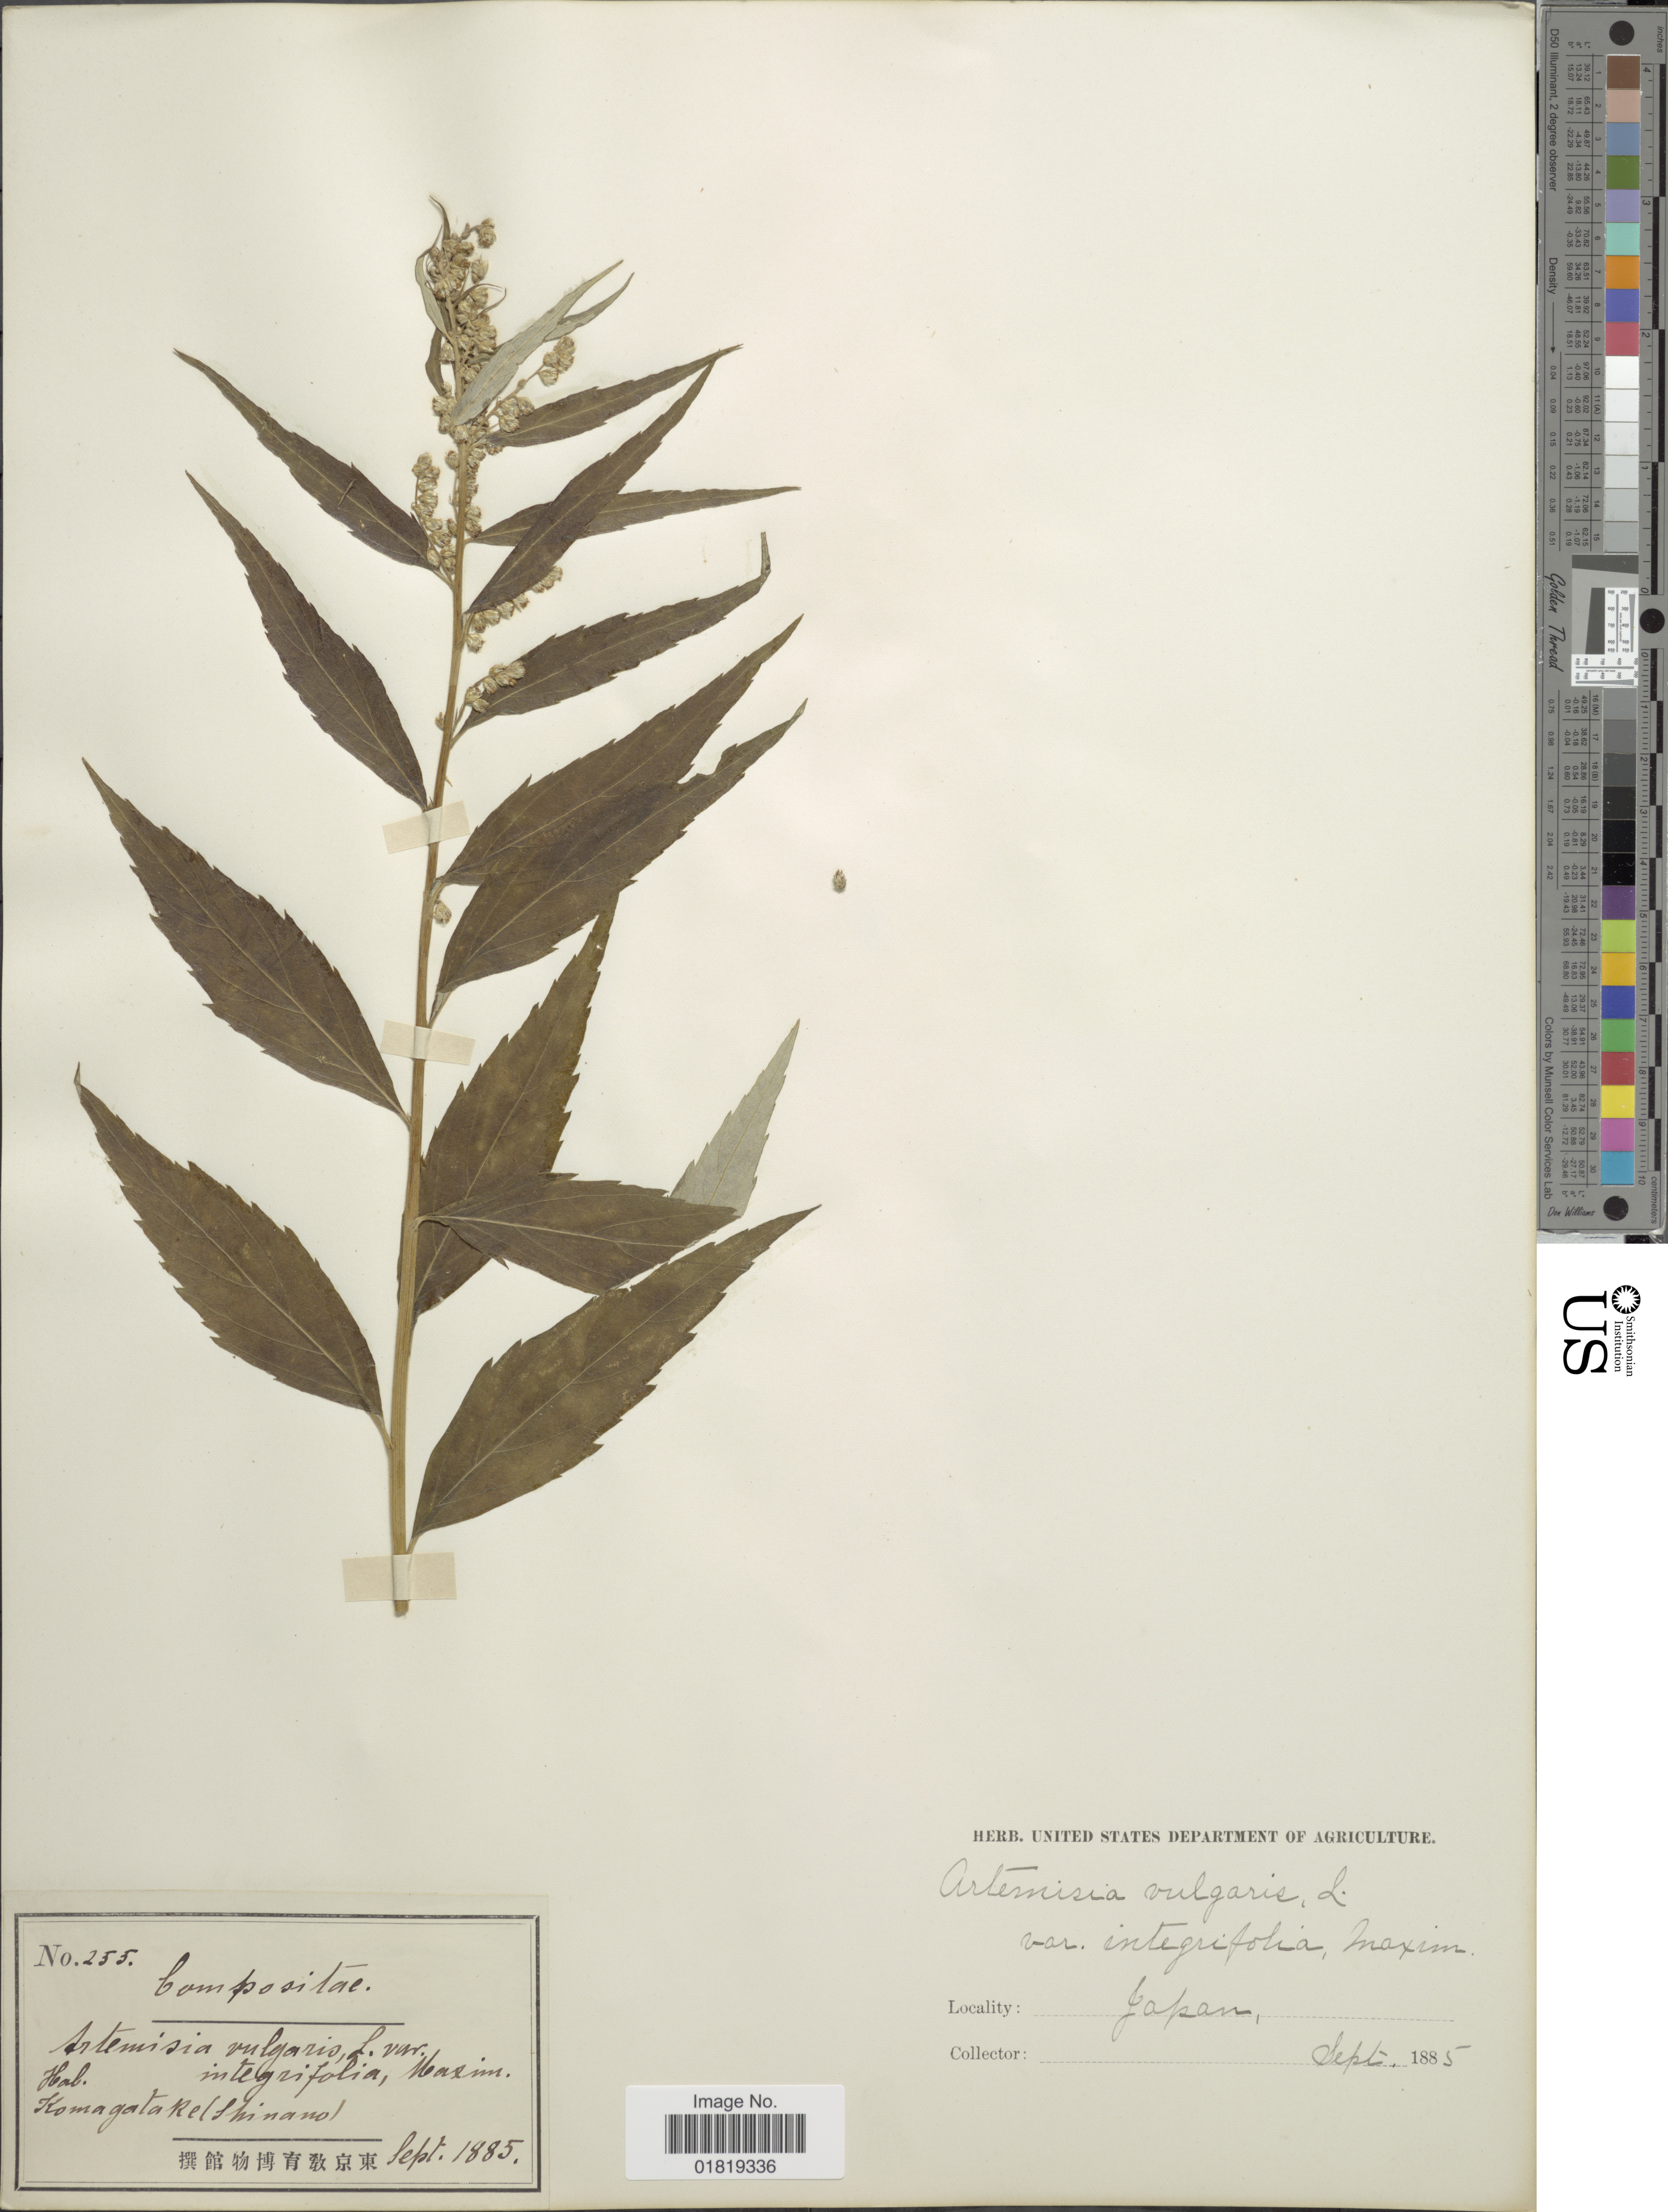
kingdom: Plantae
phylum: Tracheophyta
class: Magnoliopsida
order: Asterales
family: Asteraceae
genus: Artemisia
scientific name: Artemisia vulgaris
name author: L.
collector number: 255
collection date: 1885-09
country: Japan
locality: Komagatarel (Shimano)